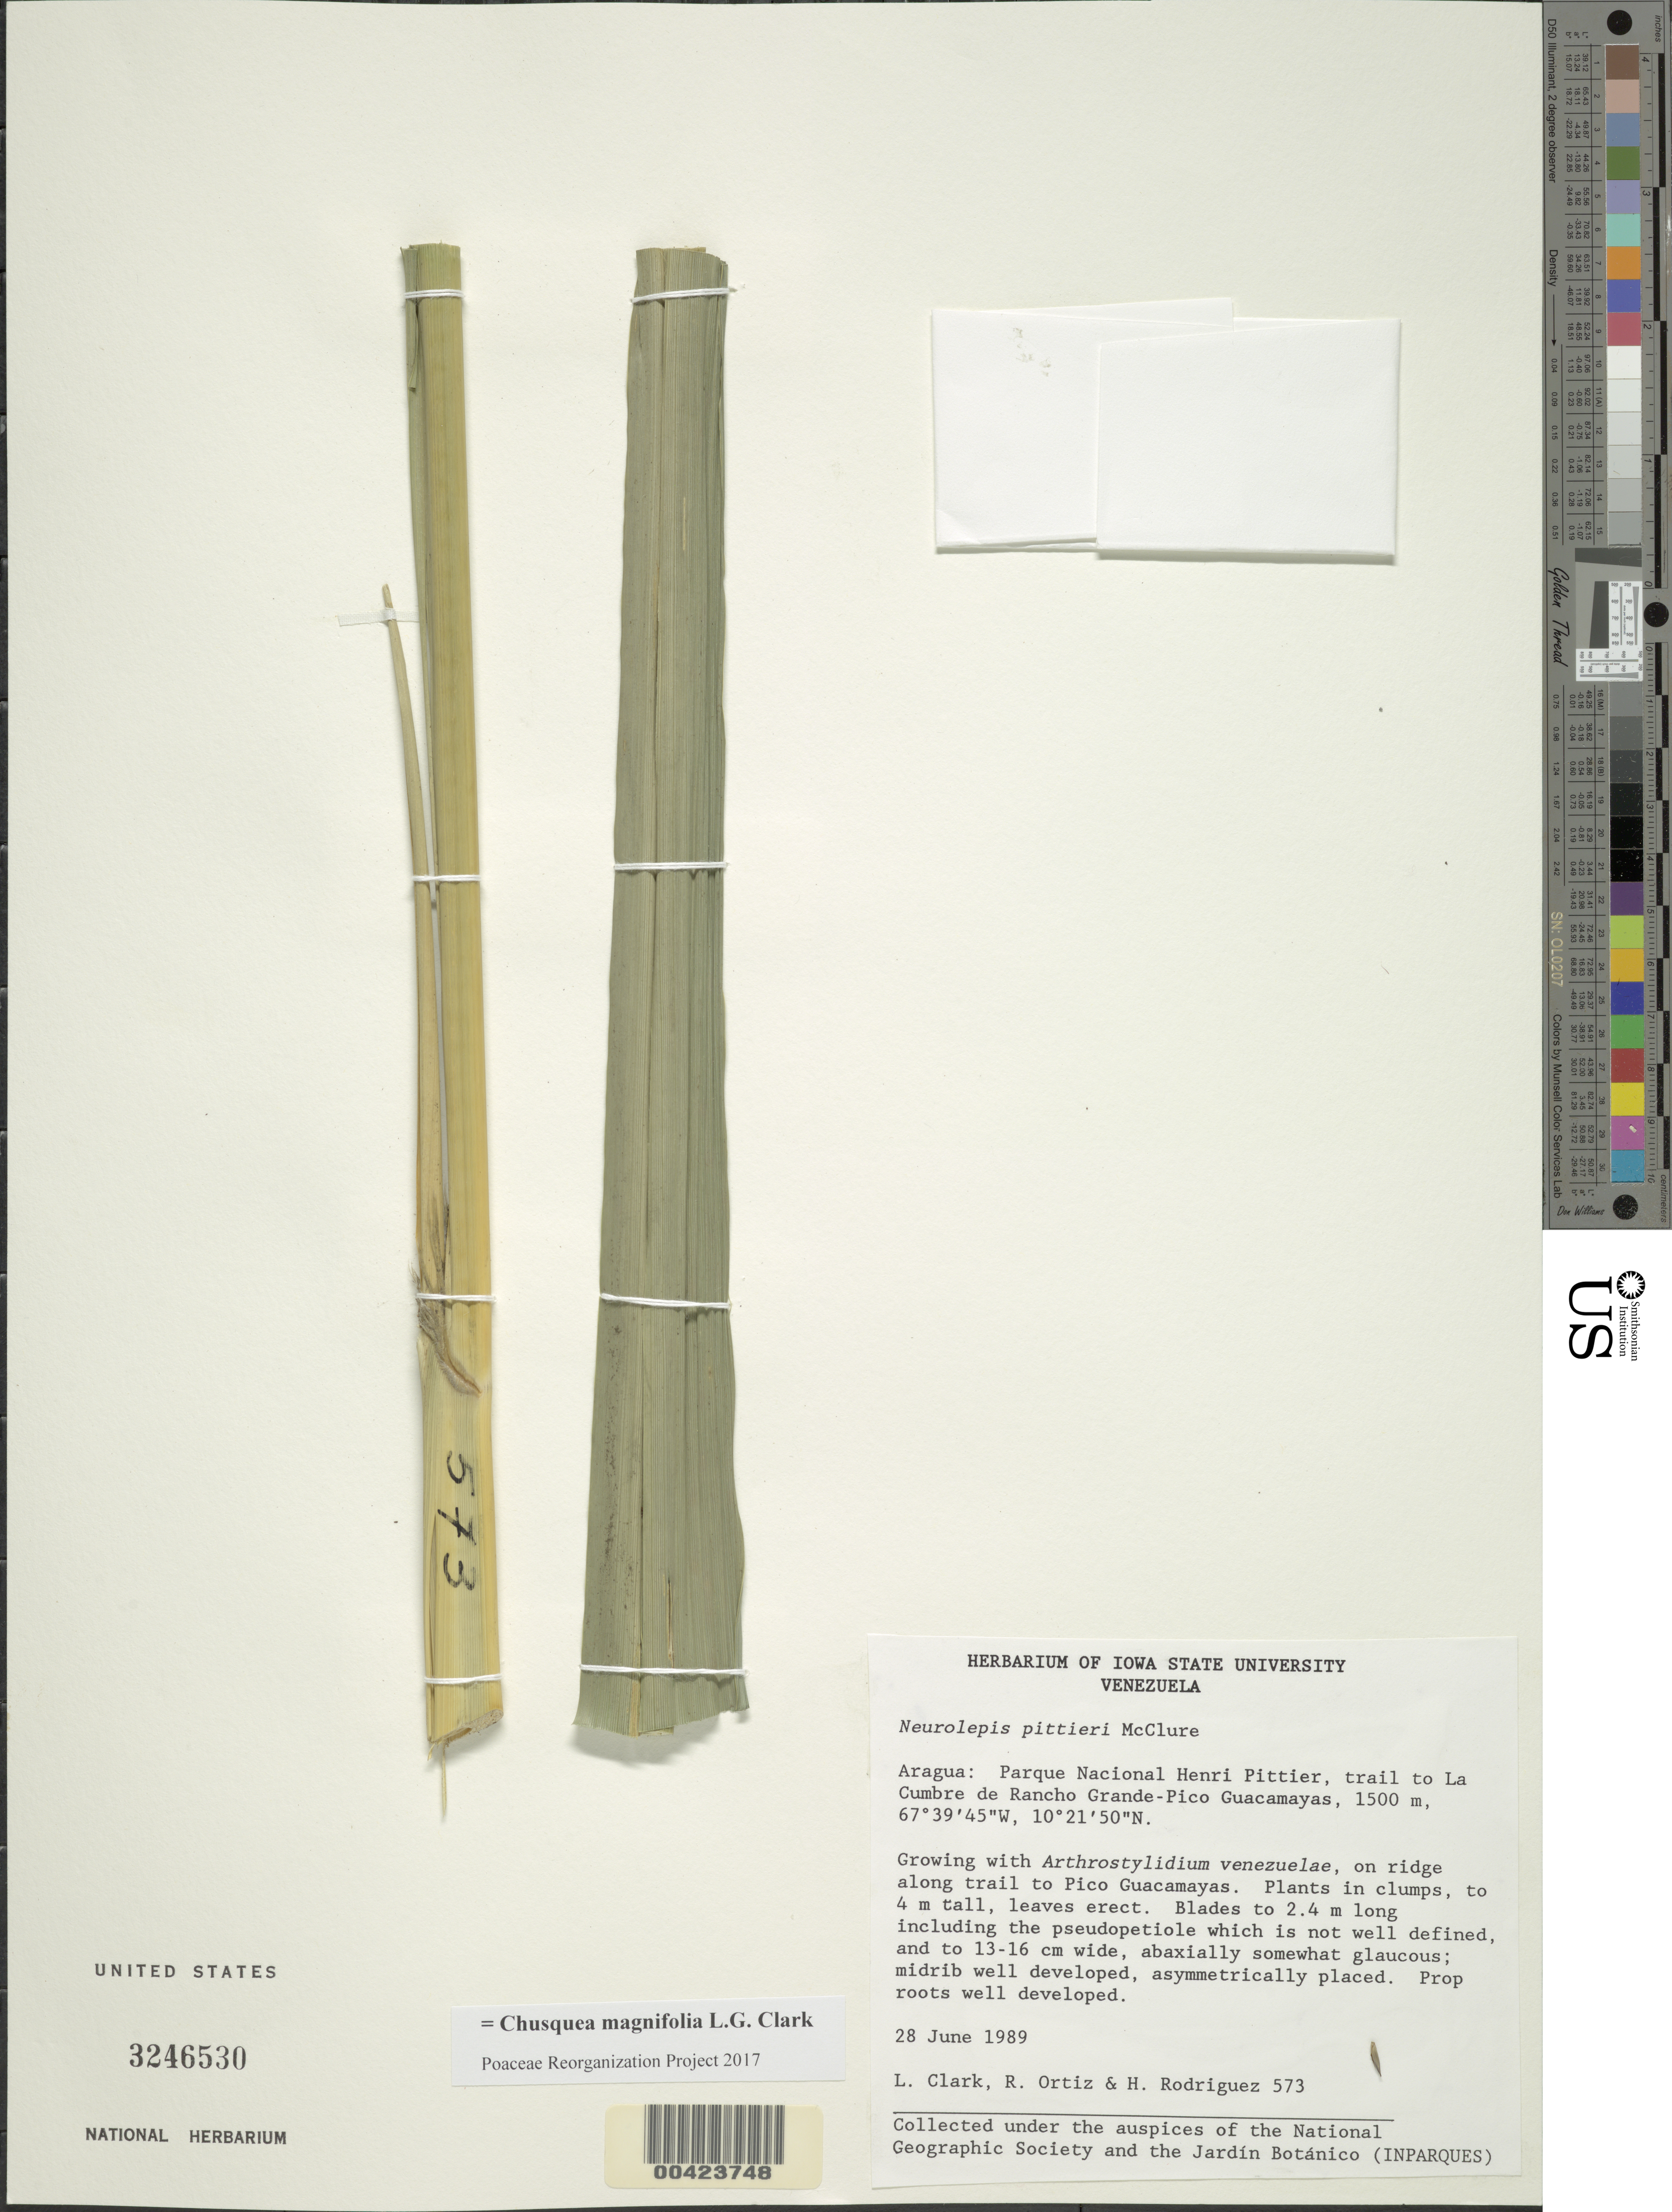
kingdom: Plantae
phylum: Tracheophyta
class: Liliopsida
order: Poales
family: Poaceae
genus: Chusquea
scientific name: Chusquea magnifolia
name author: L.G. Clark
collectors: L. G. Clark, R. del C. Ortiz & H. Rodriguez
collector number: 573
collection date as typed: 28 Jun 1989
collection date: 1989-06-28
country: Venezuela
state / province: Aragua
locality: La cumbre de rancho grande - pico guacaymaya, trail to; parque nacional henri pittier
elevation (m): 1500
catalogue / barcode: US 3246530